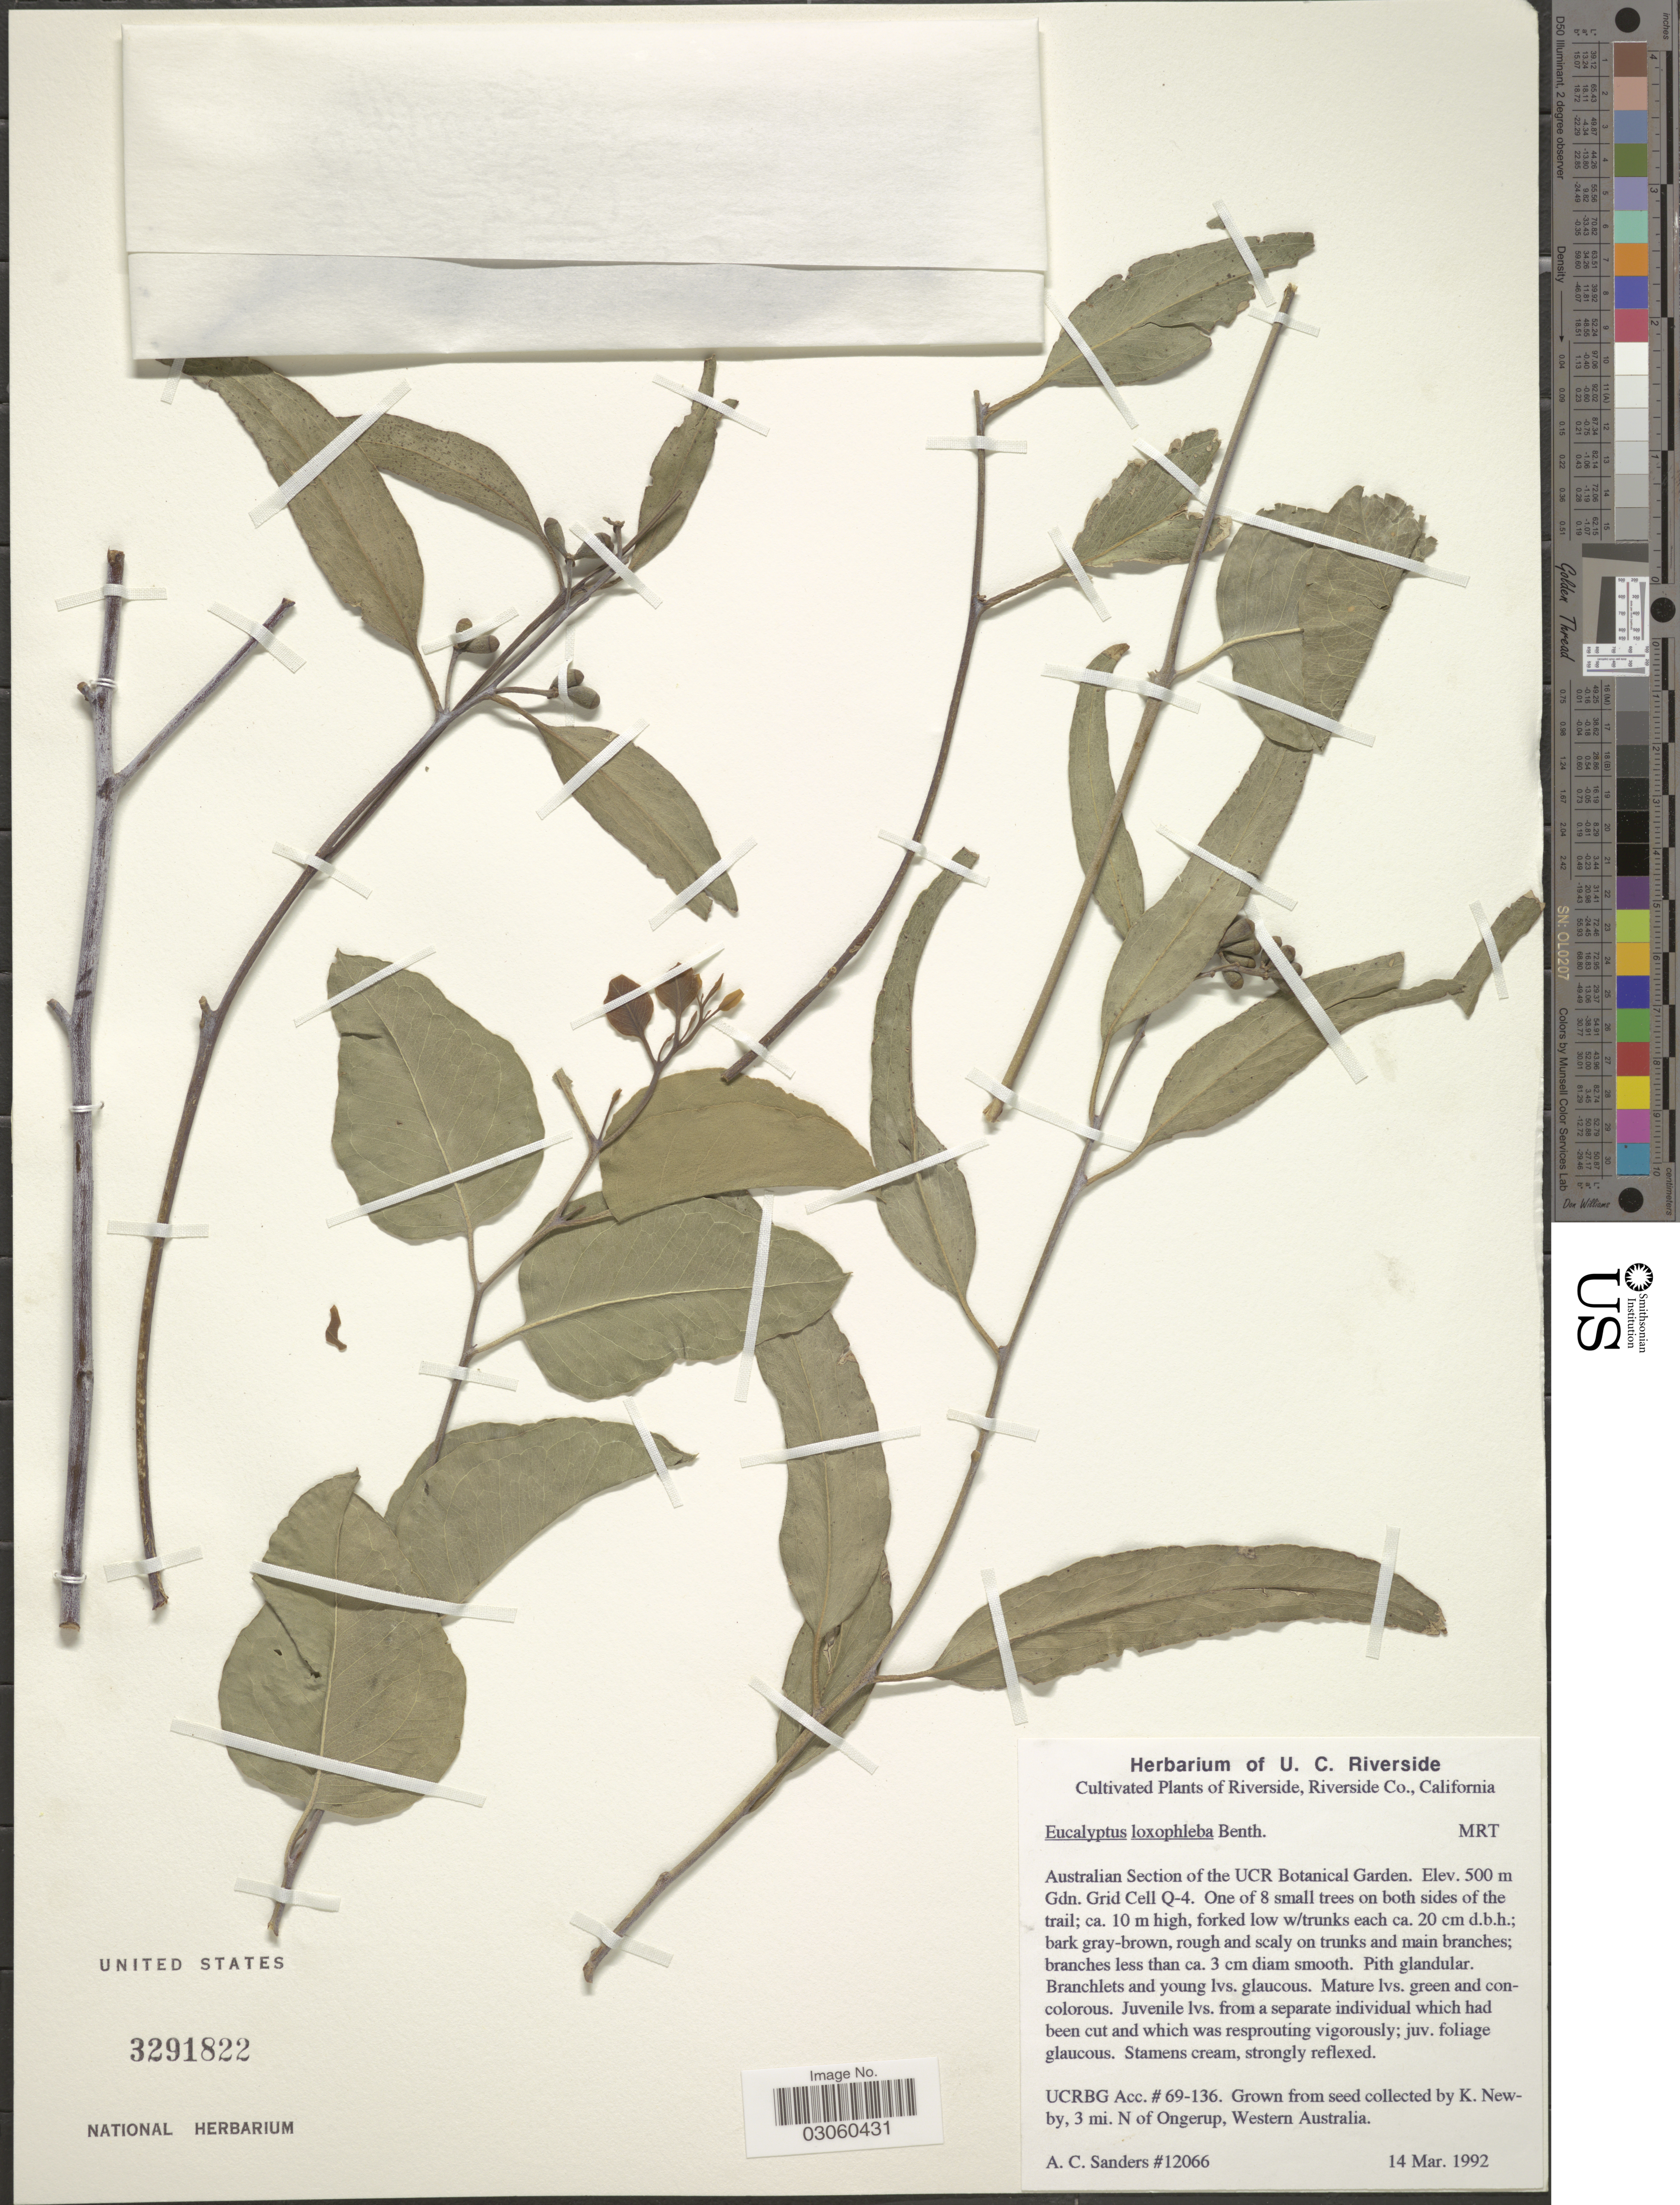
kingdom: Plantae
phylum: Tracheophyta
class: Magnoliopsida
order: Myrtales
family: Myrtaceae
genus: Eucalyptus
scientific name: Eucalyptus loxophleba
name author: Benth.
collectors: A. Sanders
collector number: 12066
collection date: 1992-03-14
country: United States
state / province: California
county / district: Riverside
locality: Cultivated Plants of Riverside, Riverside Co., California. Australian Section of the UCR Botanical Garden.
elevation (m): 500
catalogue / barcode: US 3291822